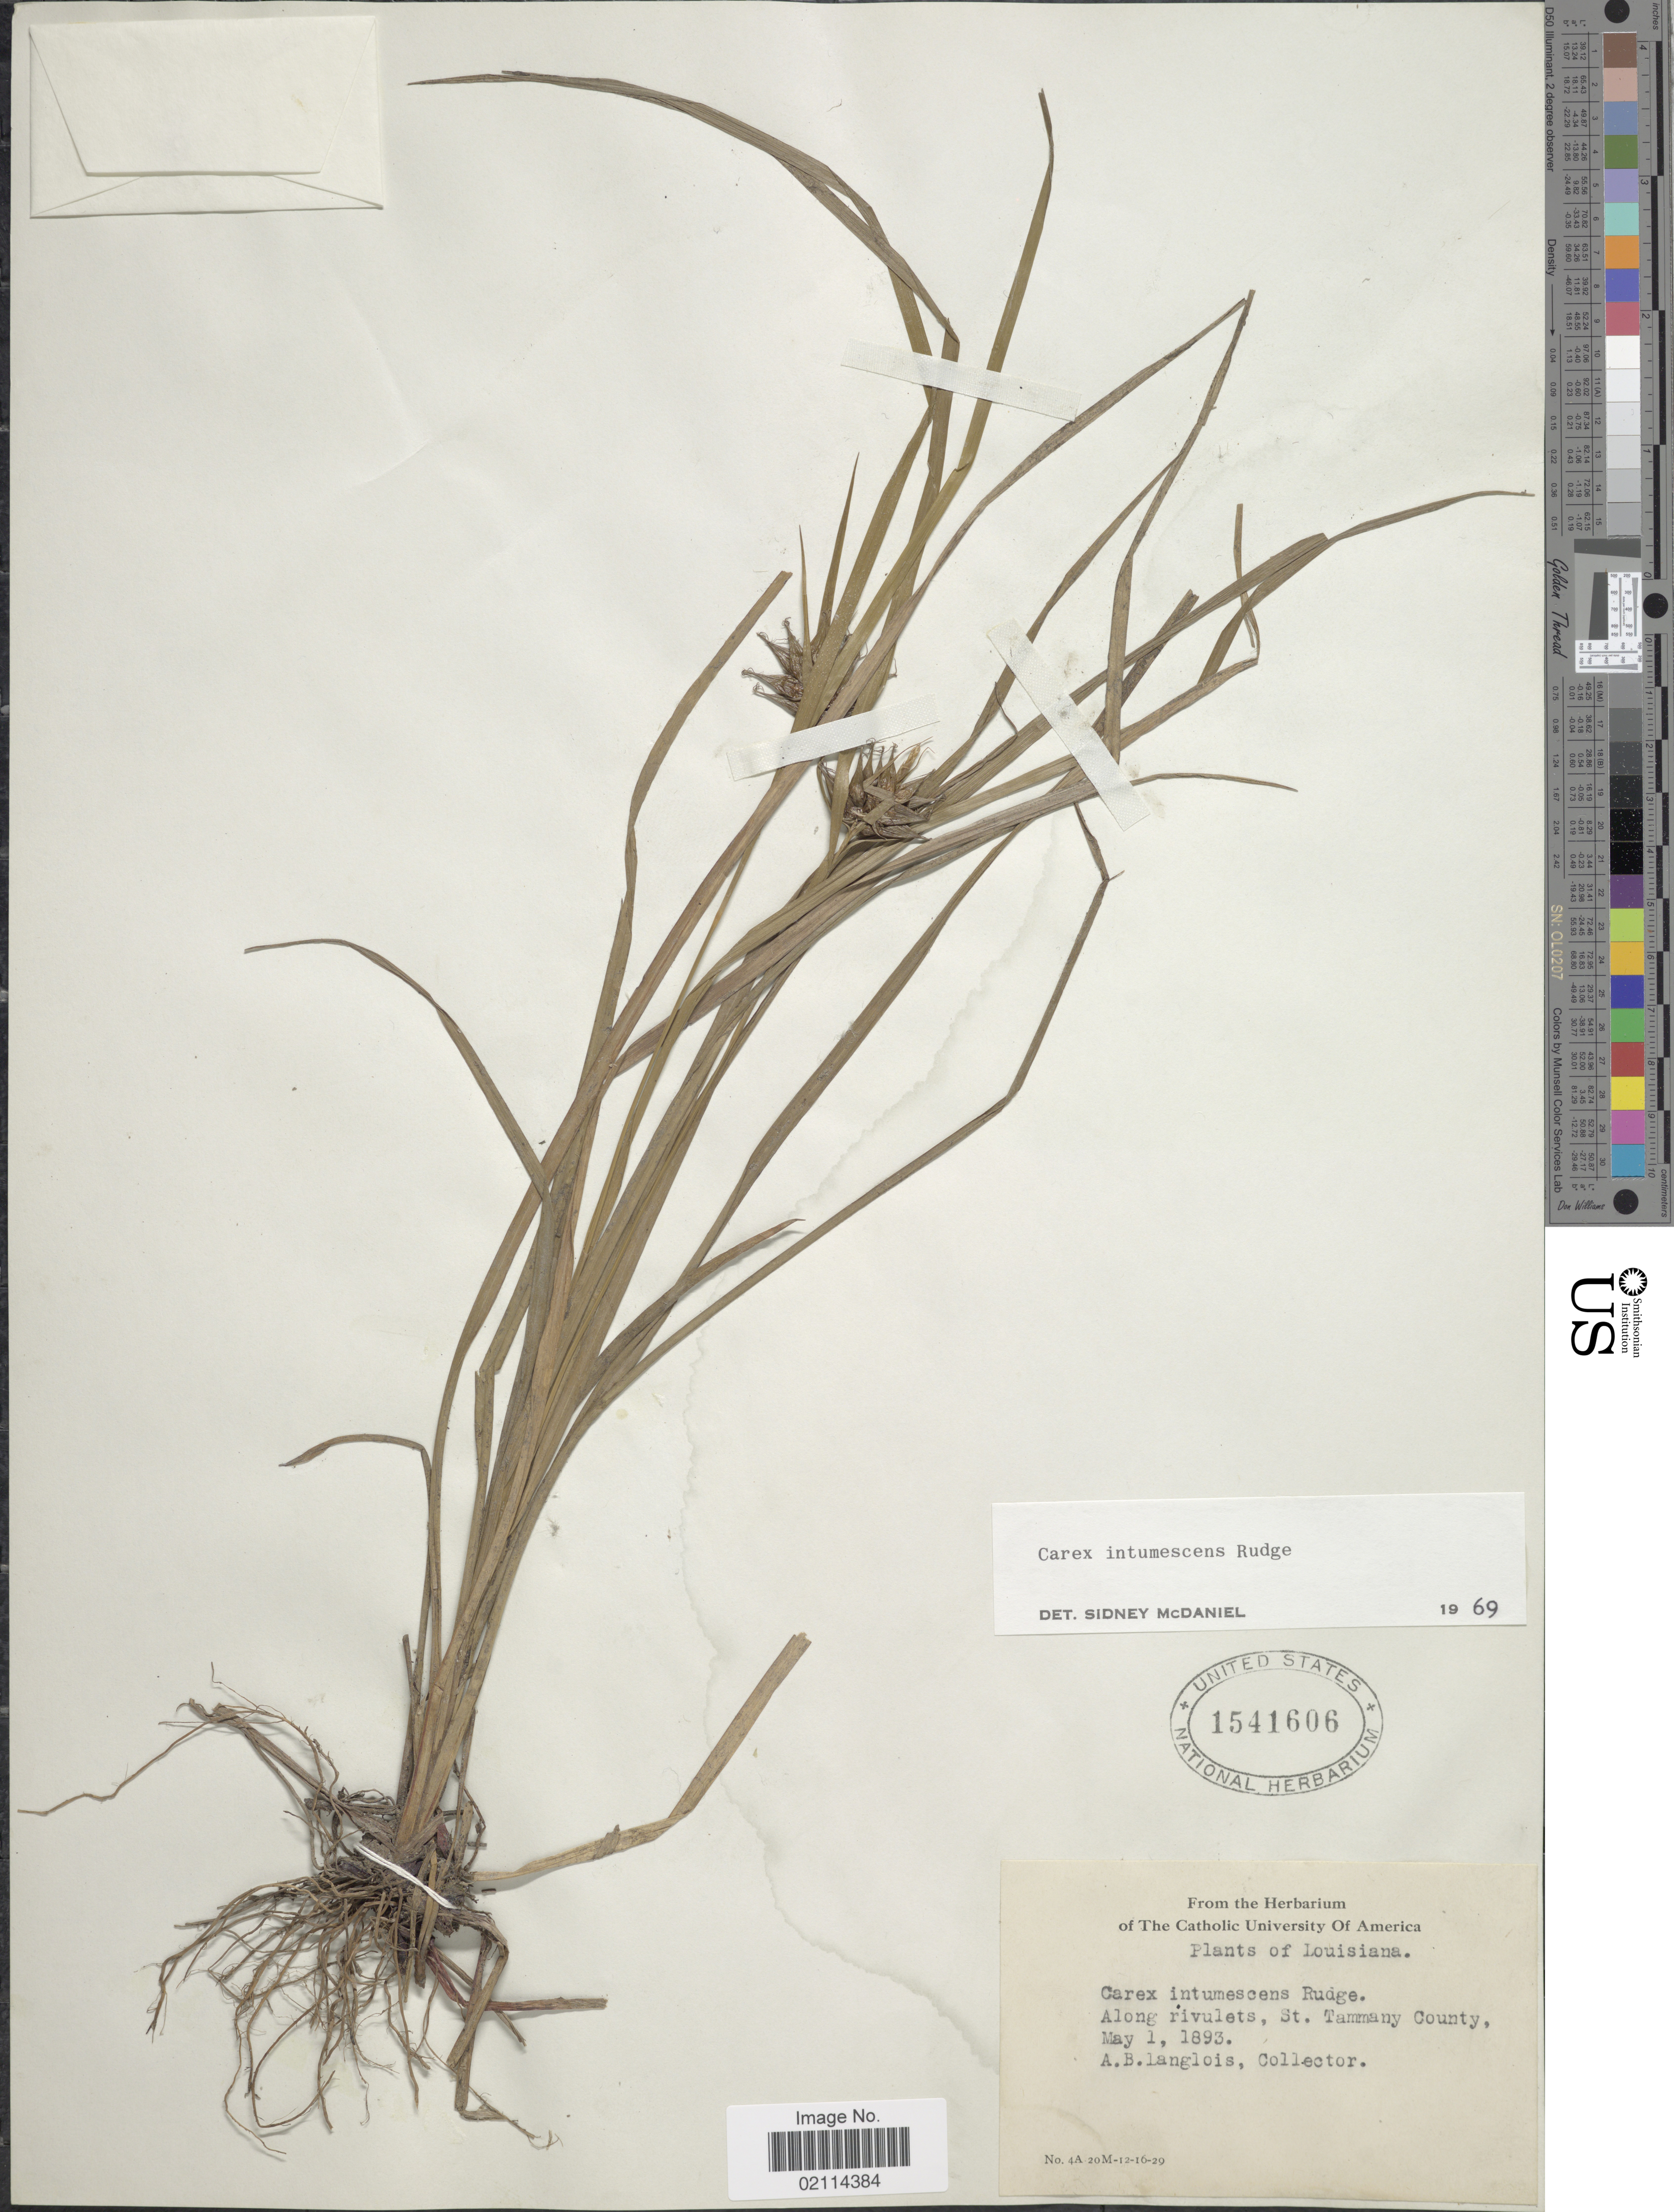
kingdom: Plantae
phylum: Tracheophyta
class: Liliopsida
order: Poales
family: Cyperaceae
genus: Carex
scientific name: Carex intumescens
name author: Rudge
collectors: A. Langlois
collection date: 1893-05-01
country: United States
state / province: Louisiana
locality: Along rivulets, St. Tammany County.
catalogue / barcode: US 1541606